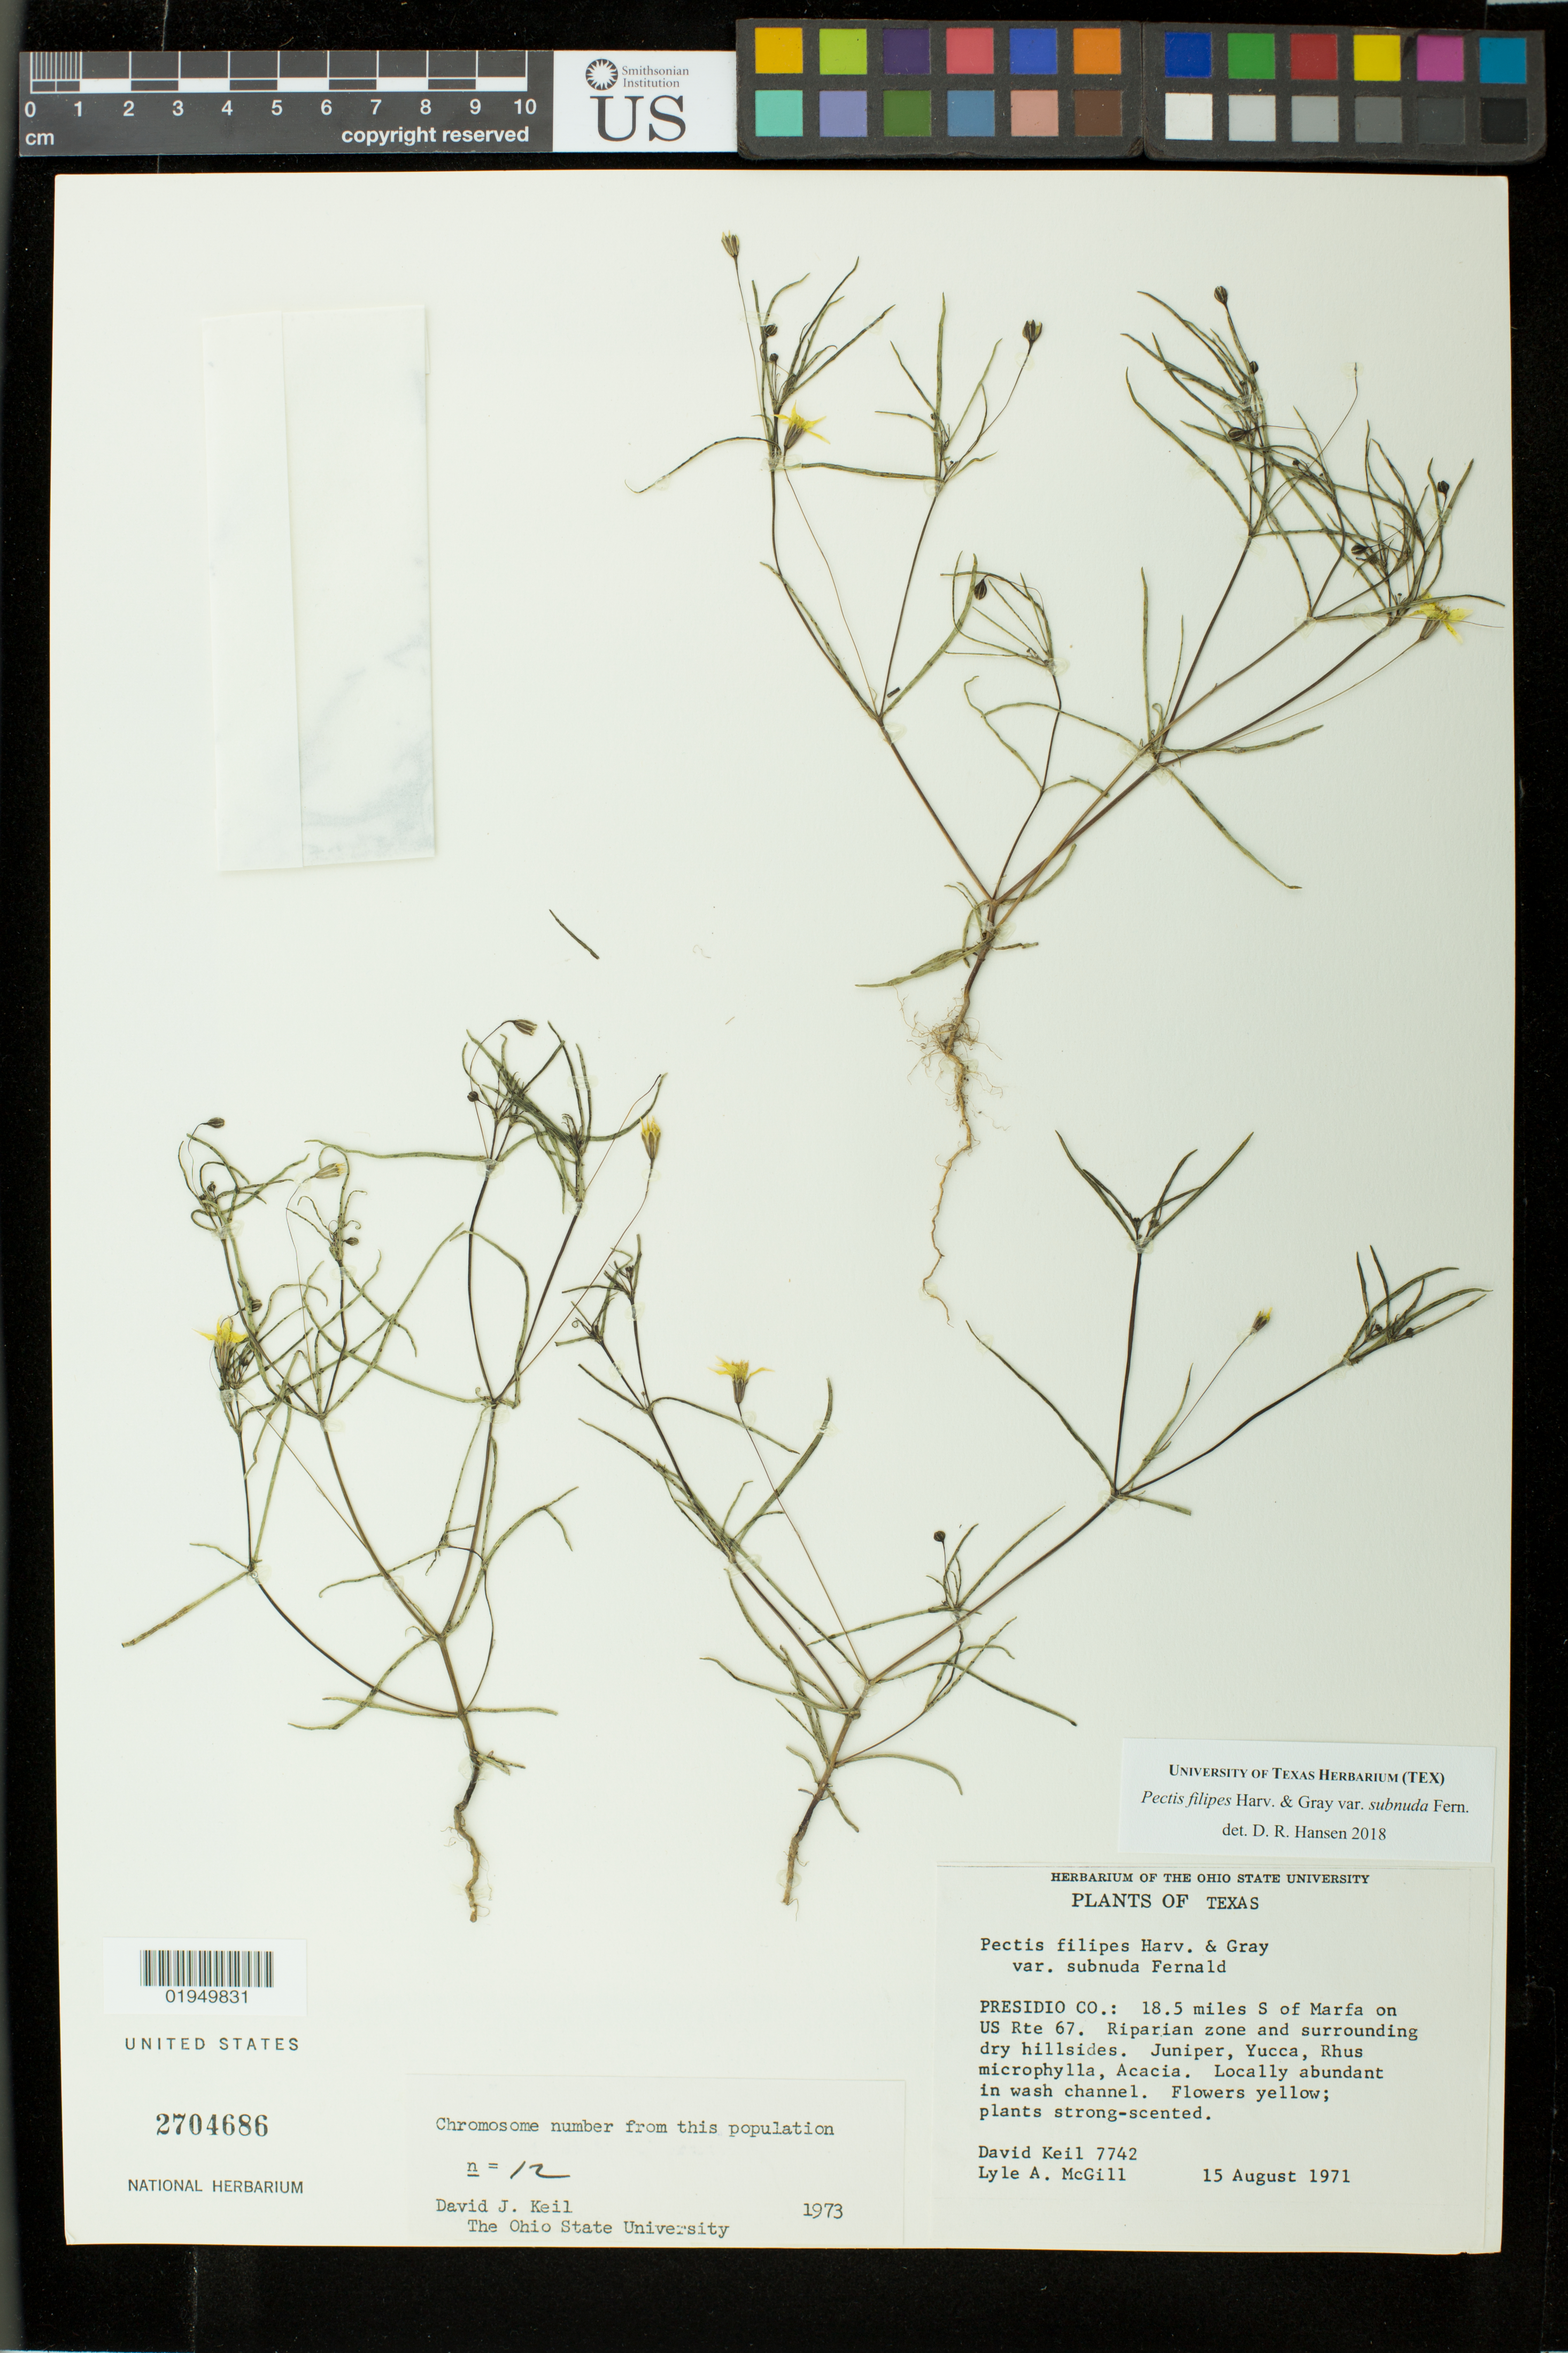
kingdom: Plantae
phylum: Tracheophyta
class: Magnoliopsida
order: Asterales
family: Asteraceae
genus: Pectis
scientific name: Pectis filipes var. subnuda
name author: Fernald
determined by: Hansen, D. R.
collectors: D. J. Keil & L. McGill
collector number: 7742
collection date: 1971-08-15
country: United States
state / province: Texas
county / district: Presidio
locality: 18.5 miles S of Marfa on US Rte. 67.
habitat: Riparian zone and surrounding dry hillsides. Locally abundant in wash channel.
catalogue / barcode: US 2704686